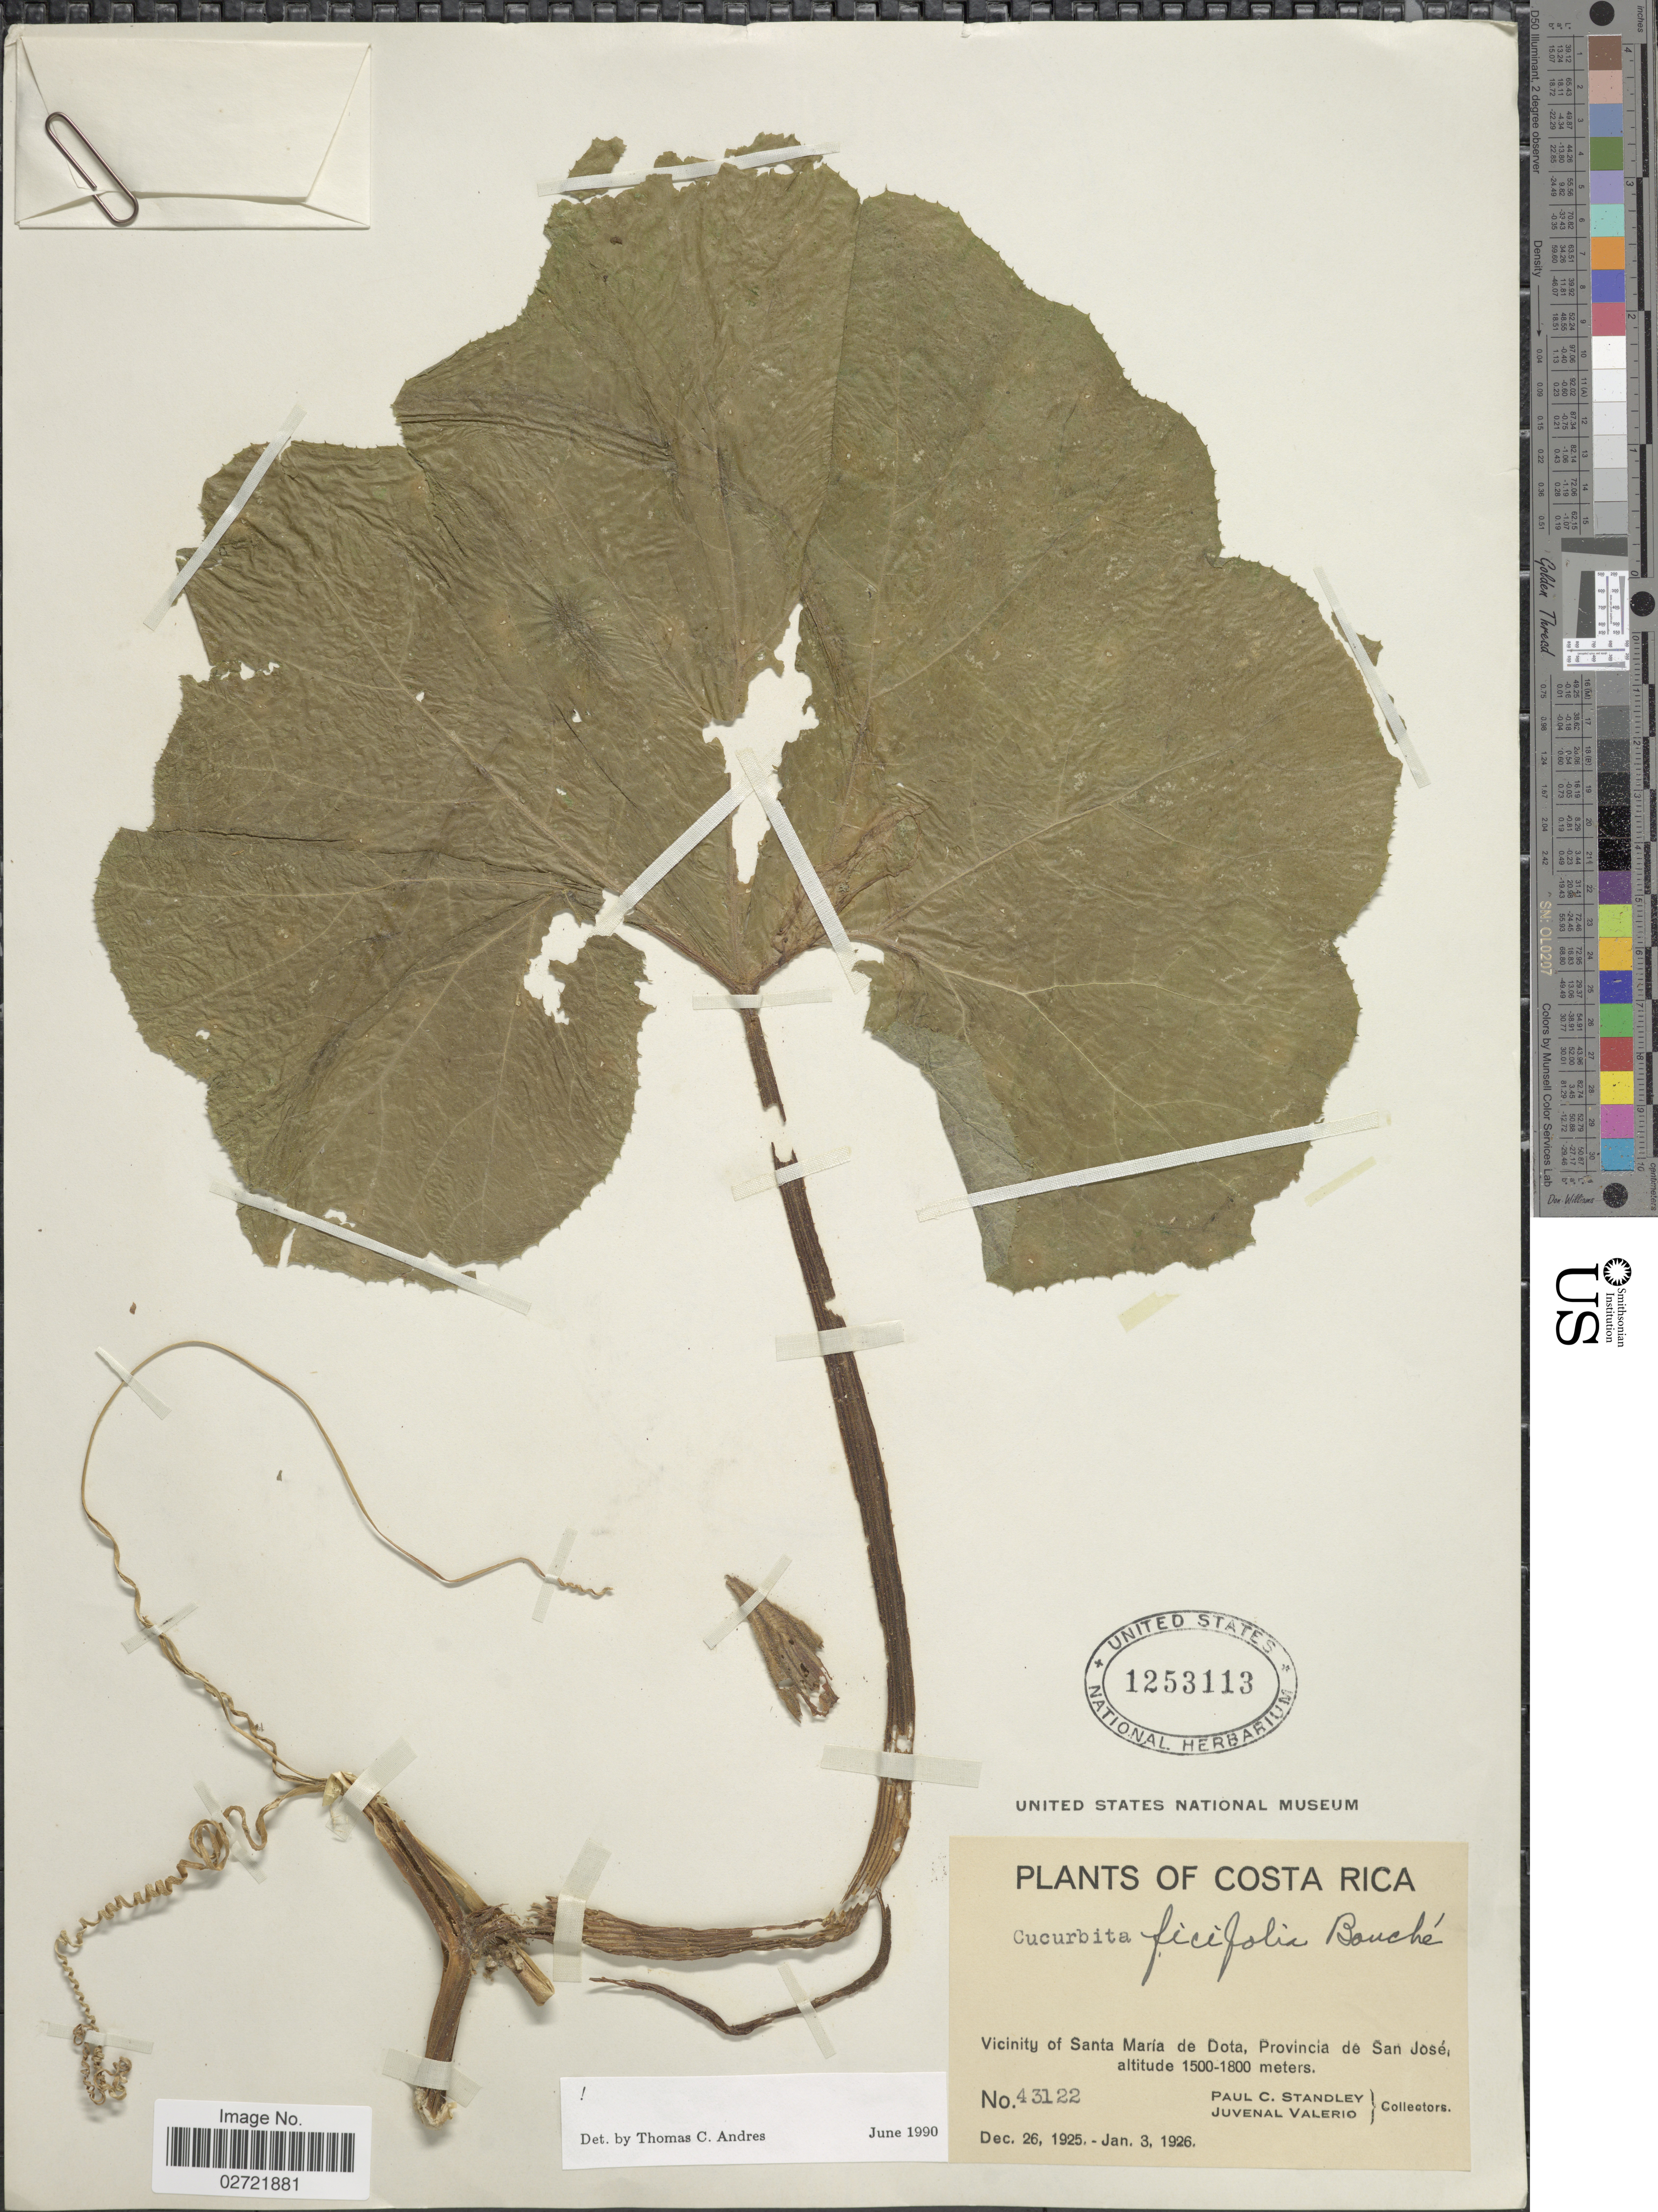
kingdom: Plantae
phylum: Tracheophyta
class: Magnoliopsida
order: Cucurbitales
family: Cucurbitaceae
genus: Cucurbita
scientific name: Cucurbita ficifolia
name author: C.D. Bouché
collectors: P. C. Standley & J. Valerio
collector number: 43122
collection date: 1925-12-26/1926-01-03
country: Costa Rica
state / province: San José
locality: Vicinity of Santa María de Dota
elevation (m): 1500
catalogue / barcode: US 1253113